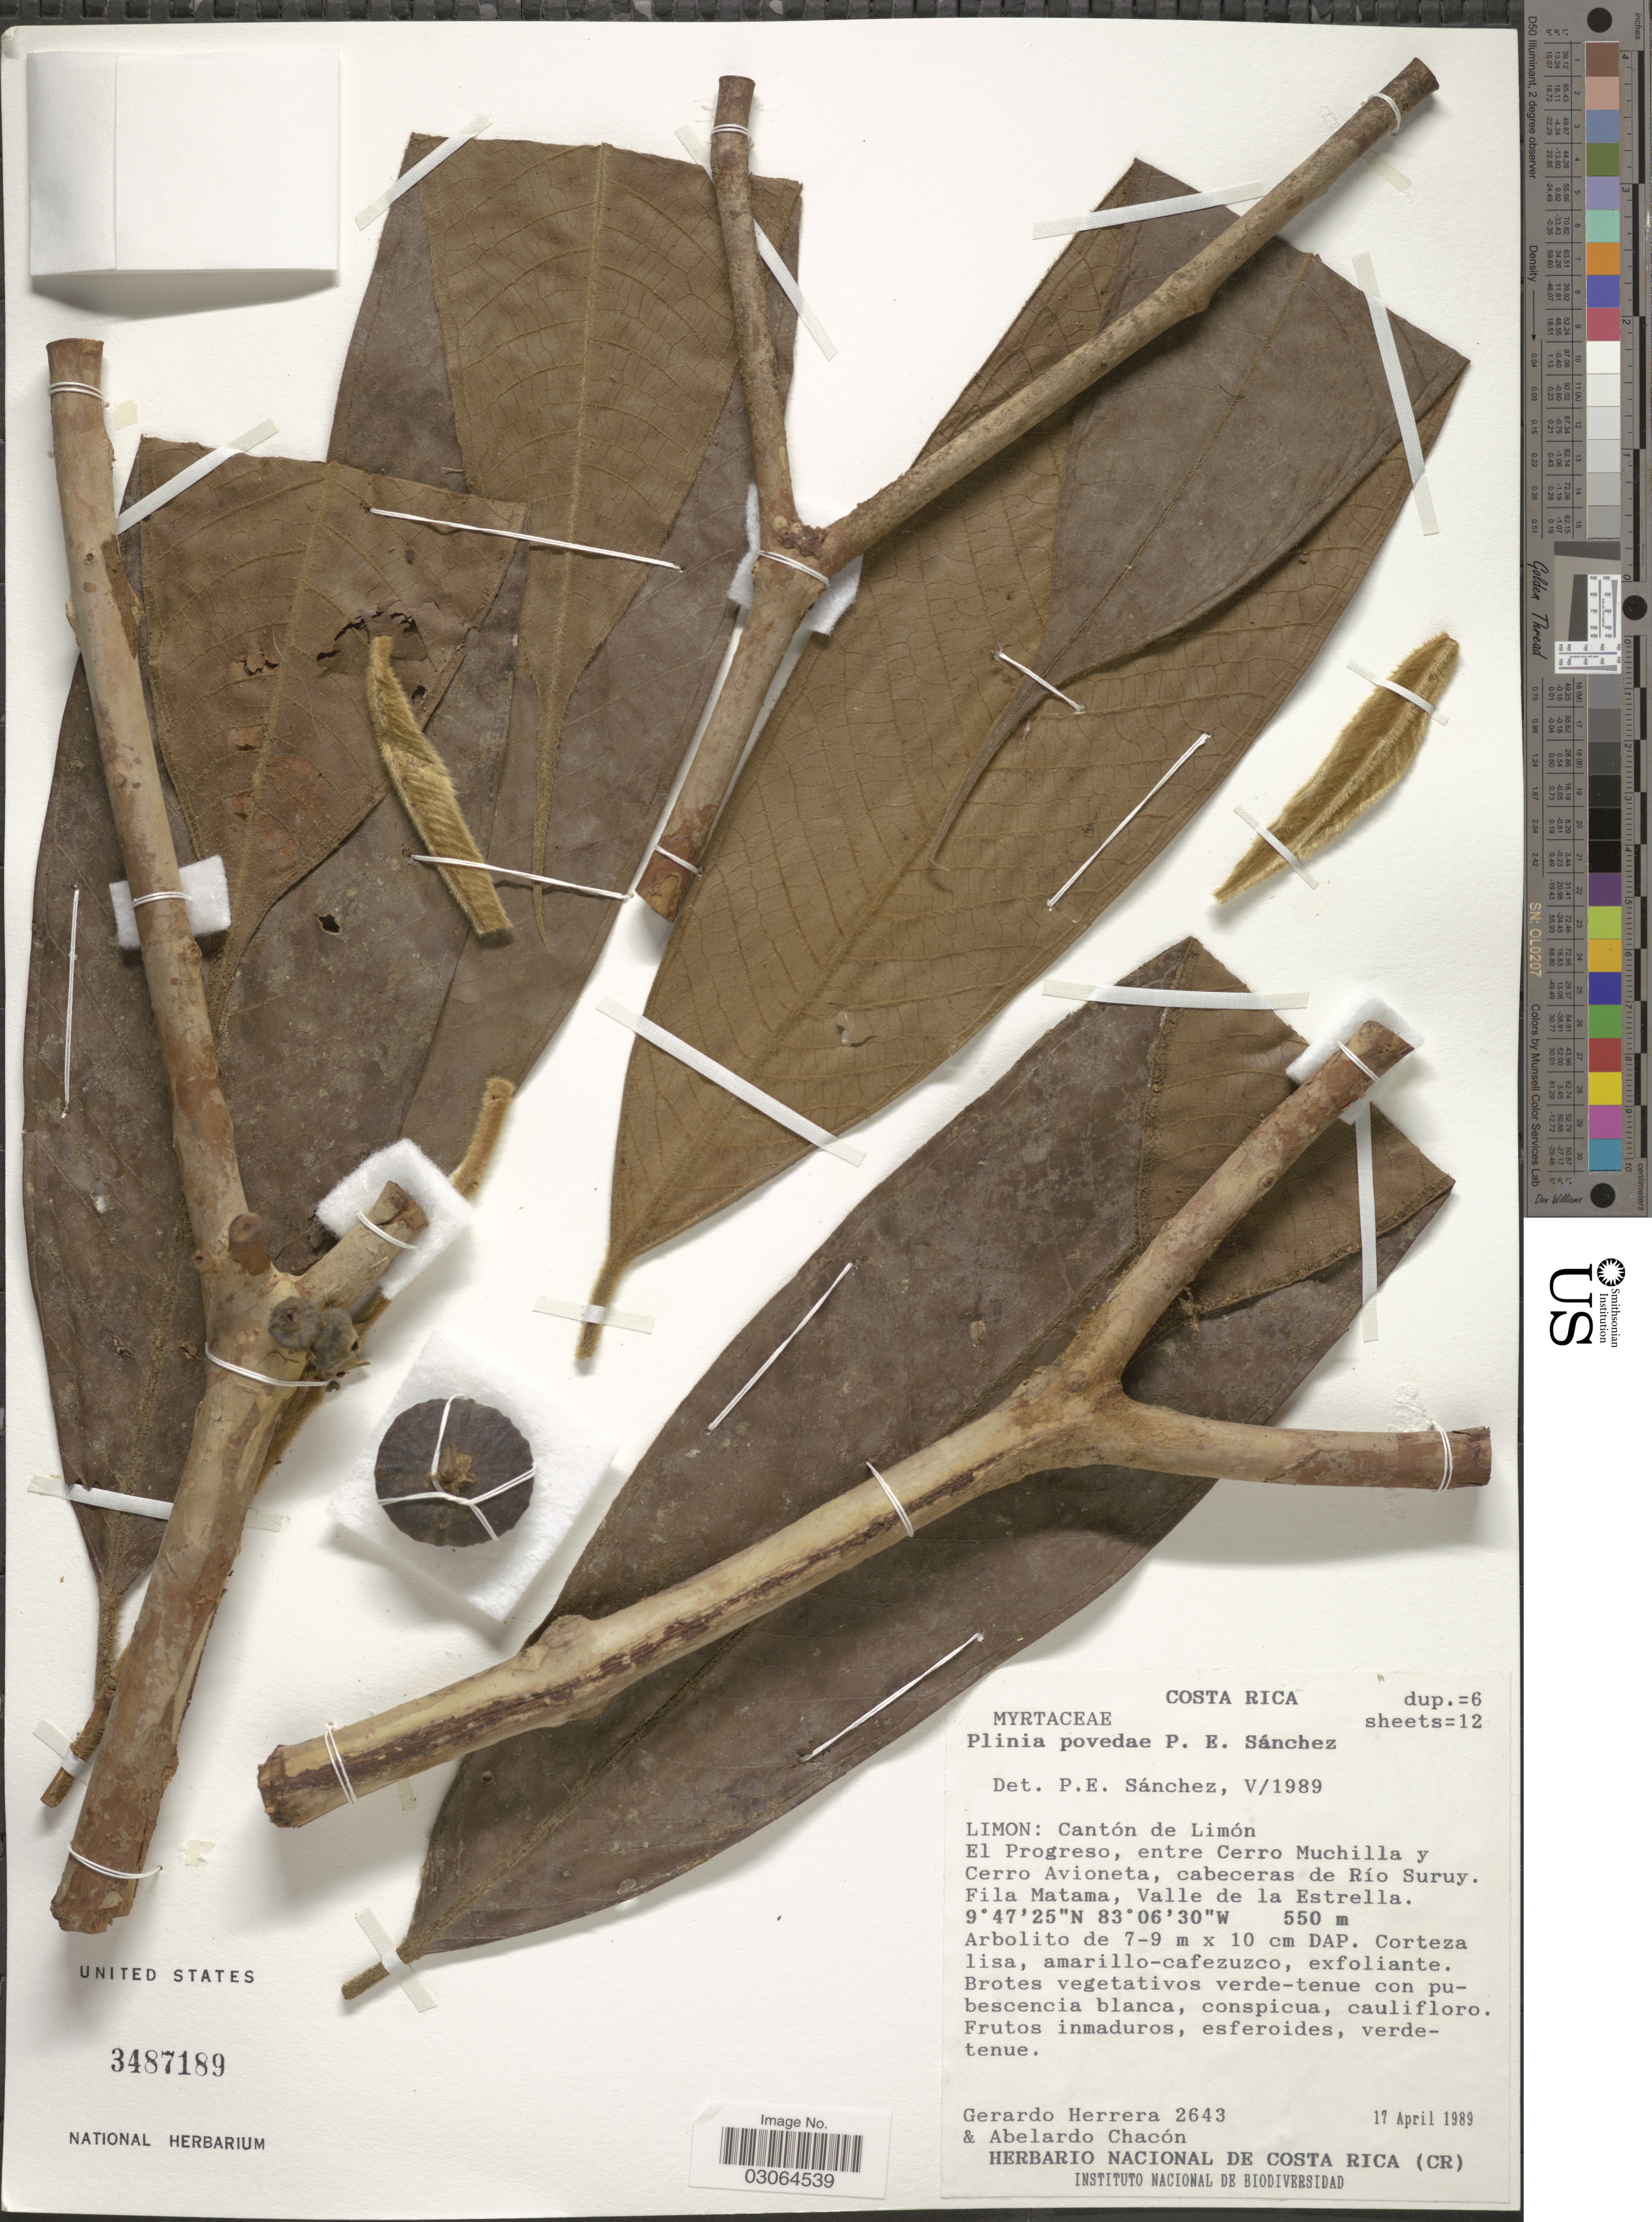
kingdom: Plantae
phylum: Tracheophyta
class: Magnoliopsida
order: Myrtales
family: Myrtaceae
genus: Plinia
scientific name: Plinia povedae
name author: P.E. Sánchez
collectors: G. Herrera & A. Chacon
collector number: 2643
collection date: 1989-04-17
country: Costa Rica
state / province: Limón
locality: Cantón de Limón, El Progreso, entre Cerro Muchilla y Cerro Avioneta, cabeceras de Río Suruy. Fila Matama, Valle de la Estrella.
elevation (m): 550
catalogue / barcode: US 3487189